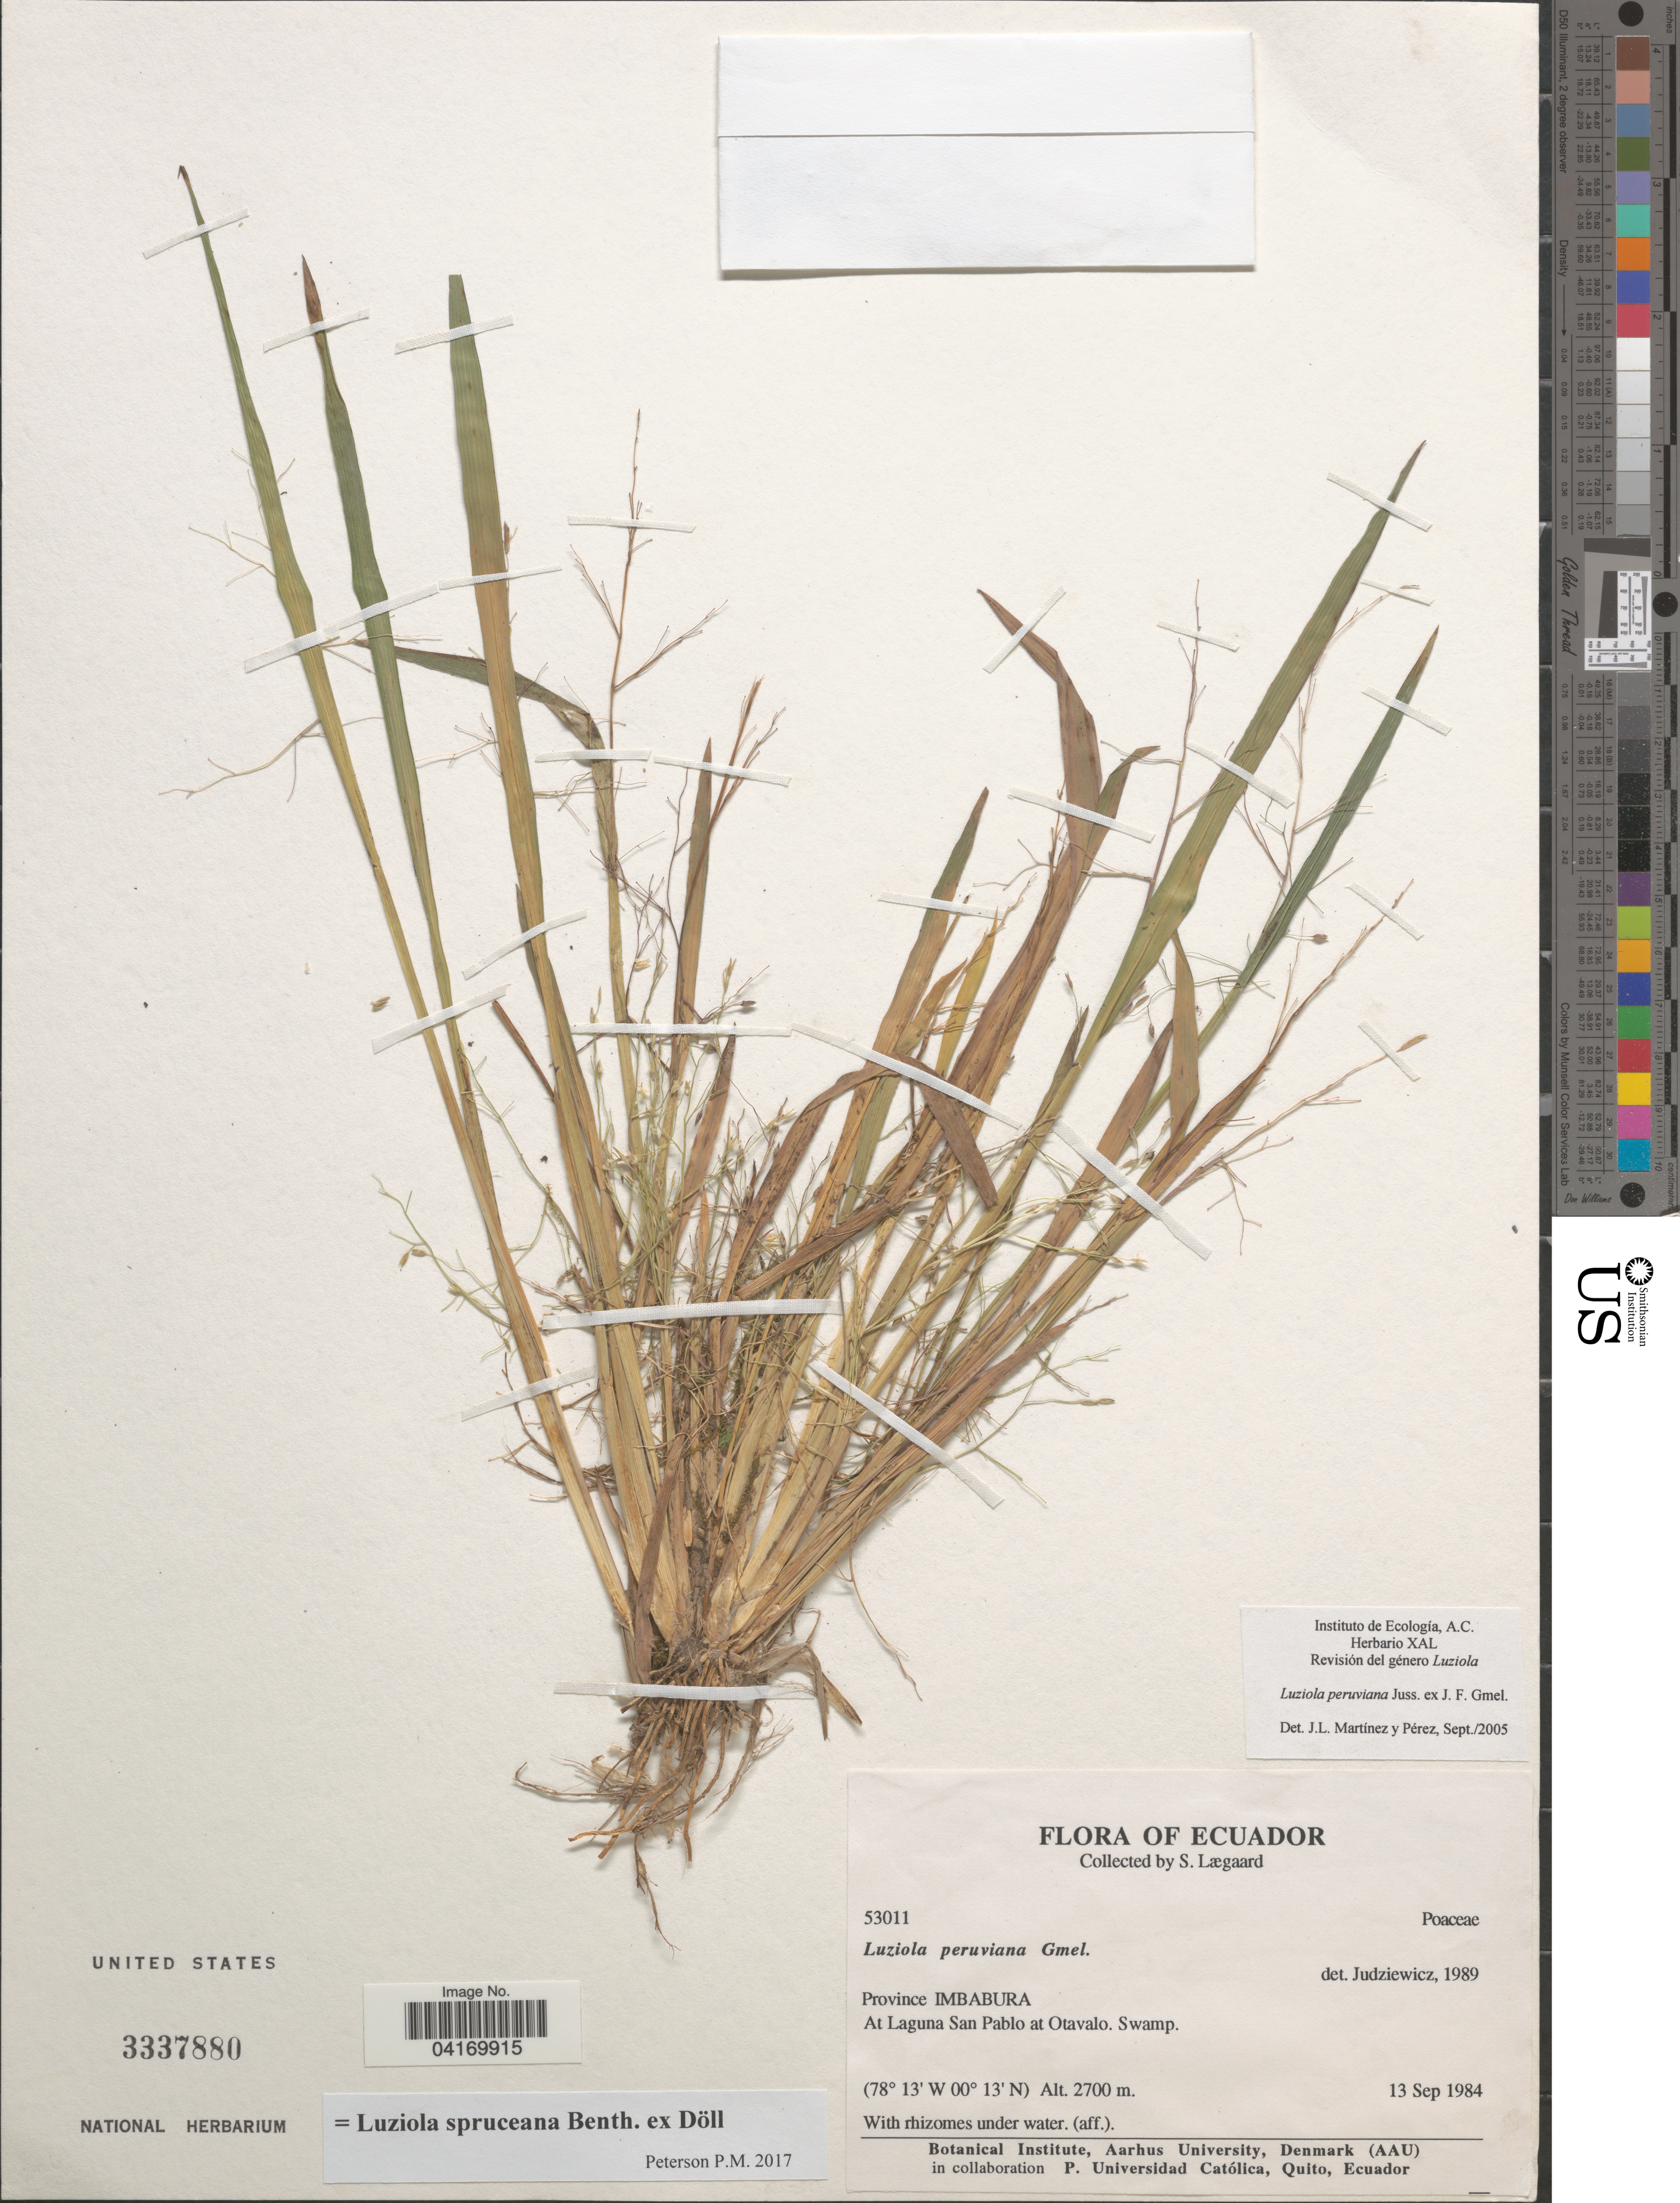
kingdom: Plantae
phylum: Tracheophyta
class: Liliopsida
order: Poales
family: Poaceae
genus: Luziola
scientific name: Luziola spruceana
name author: Benth. ex Döll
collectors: S. Lægaard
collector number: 53011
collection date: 1984-09-13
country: Ecuador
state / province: Imbabura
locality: At Laguna San Pablo at Otavalo. Swamp.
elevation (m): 2700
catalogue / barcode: US 3337880